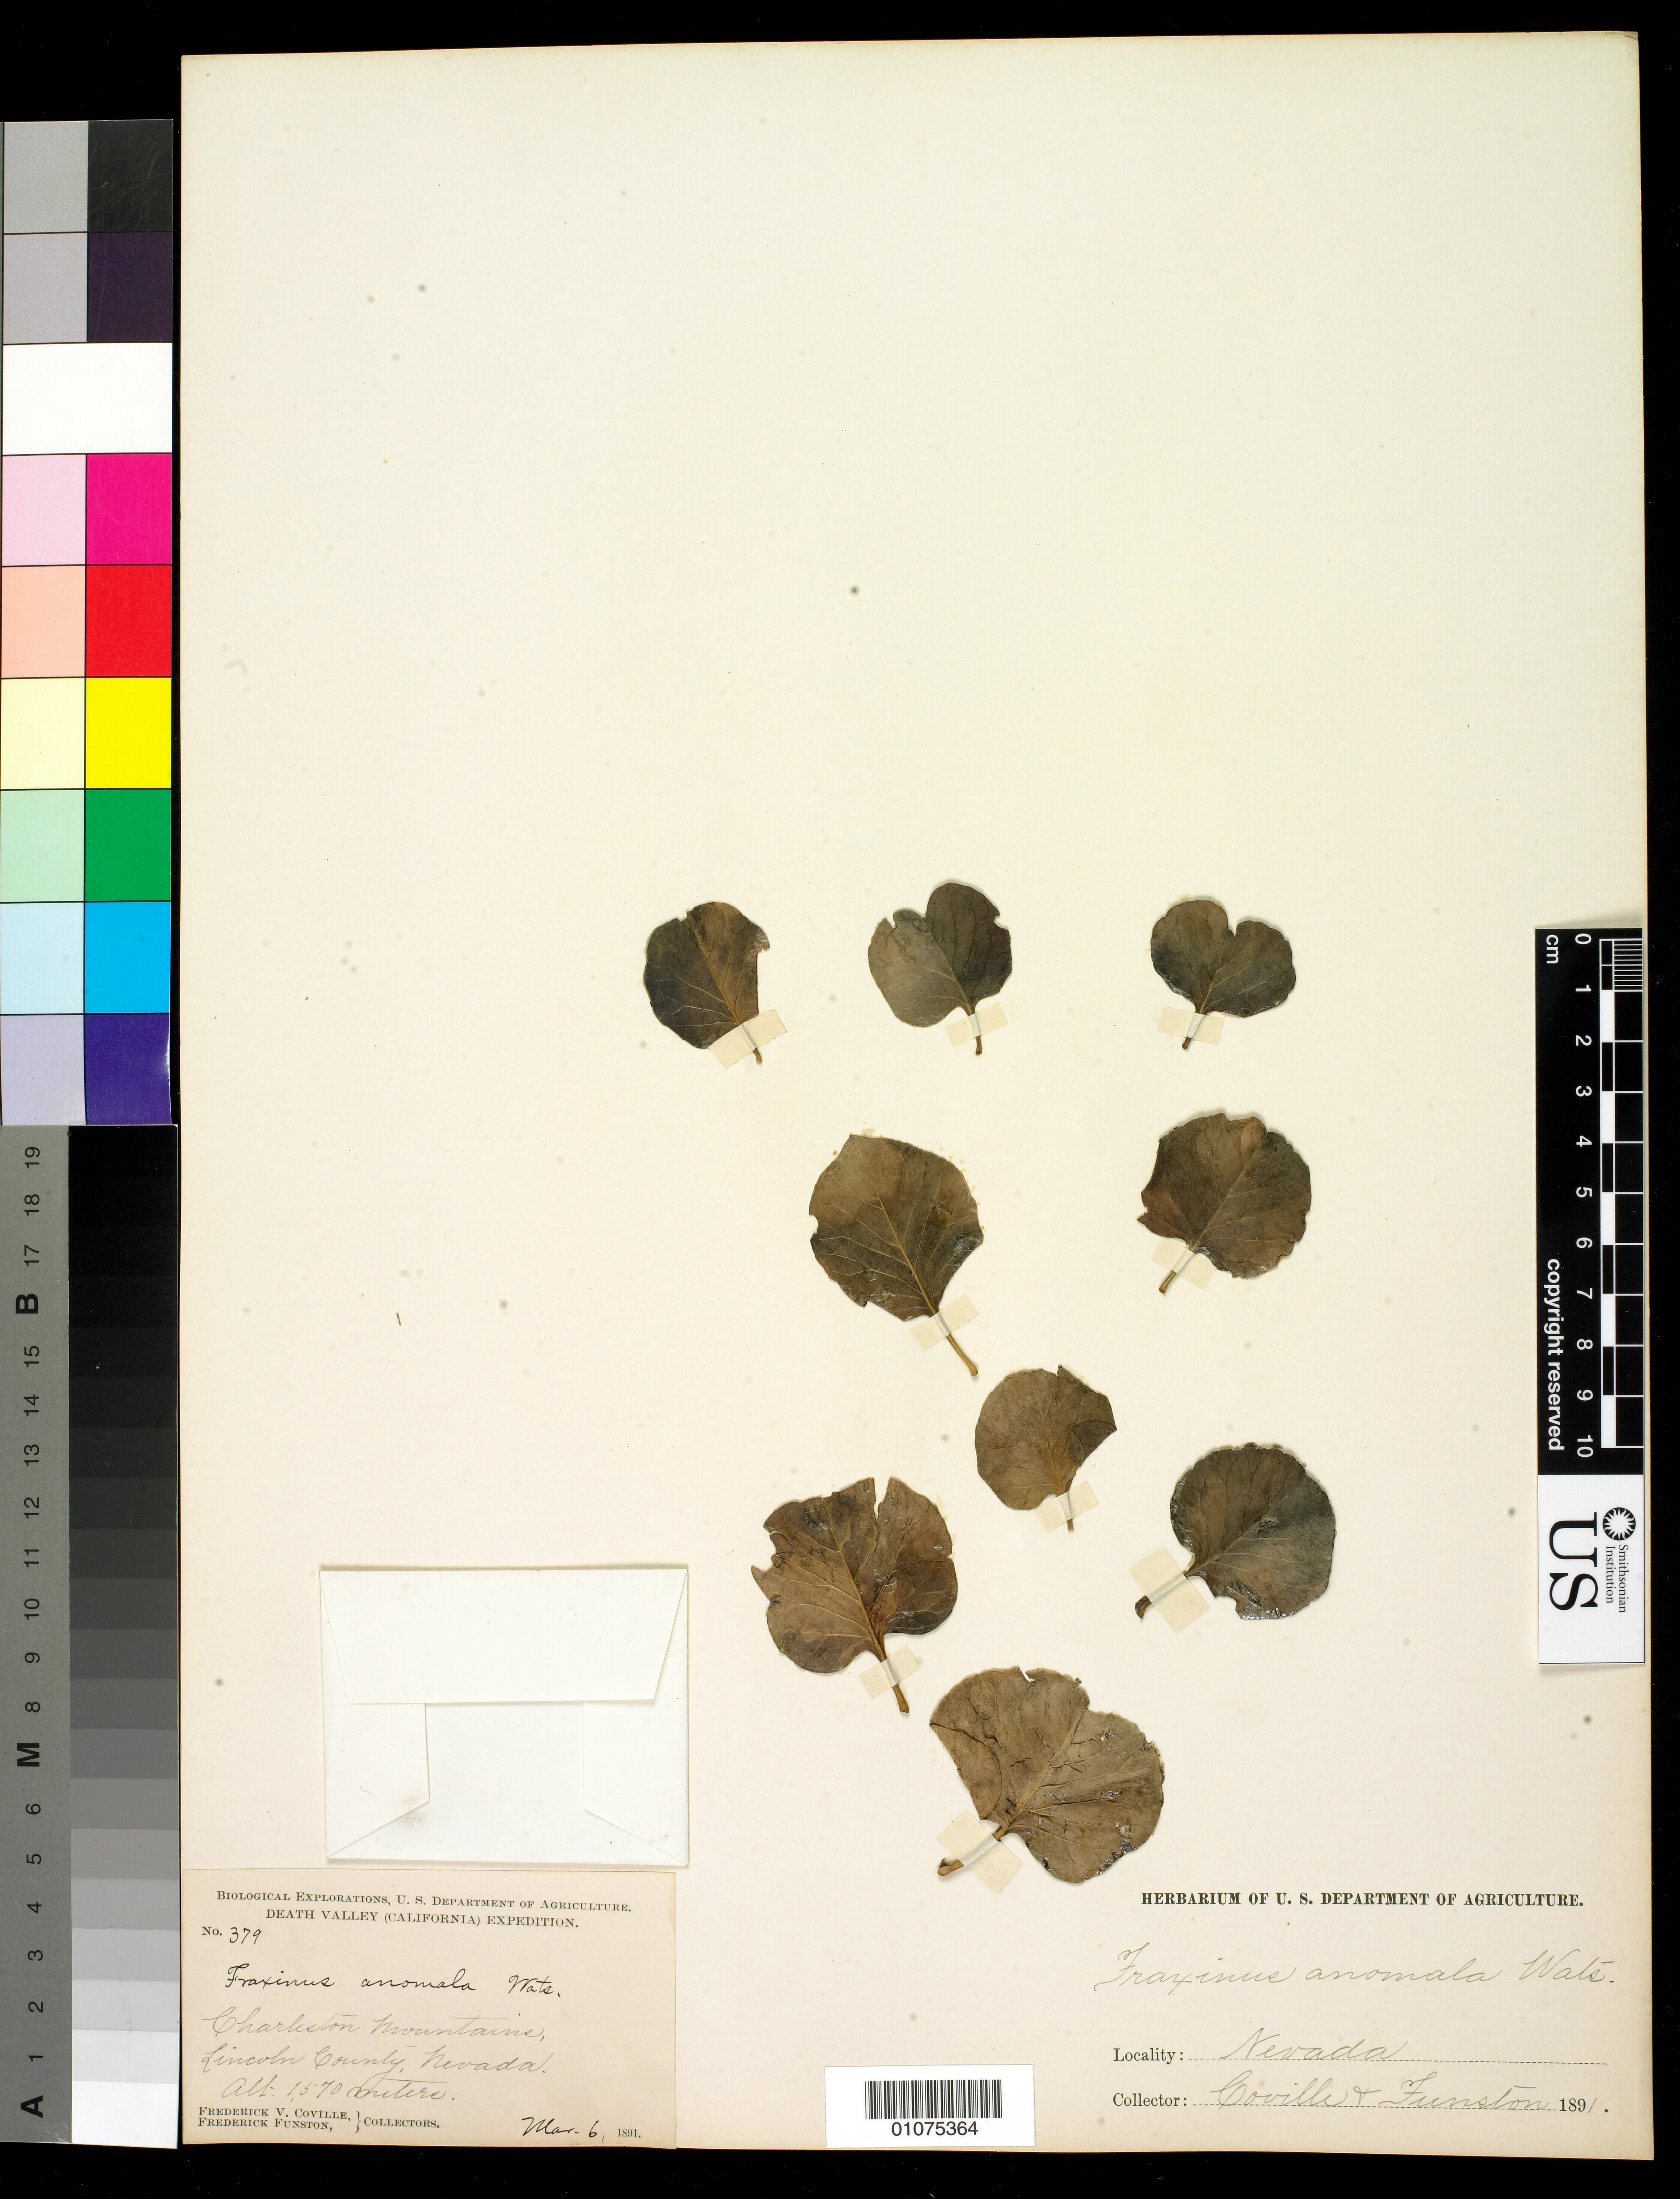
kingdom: Plantae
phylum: Tracheophyta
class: Magnoliopsida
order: Lamiales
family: Oleaceae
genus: Fraxinus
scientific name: Fraxinus anomala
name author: Torr. ex S. Watson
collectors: F. V. Coville & F. Funston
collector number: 379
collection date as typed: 6 Mar 1891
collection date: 1891-03-06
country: United States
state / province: Nevada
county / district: Lincoln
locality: Charleston Mts.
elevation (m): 1570